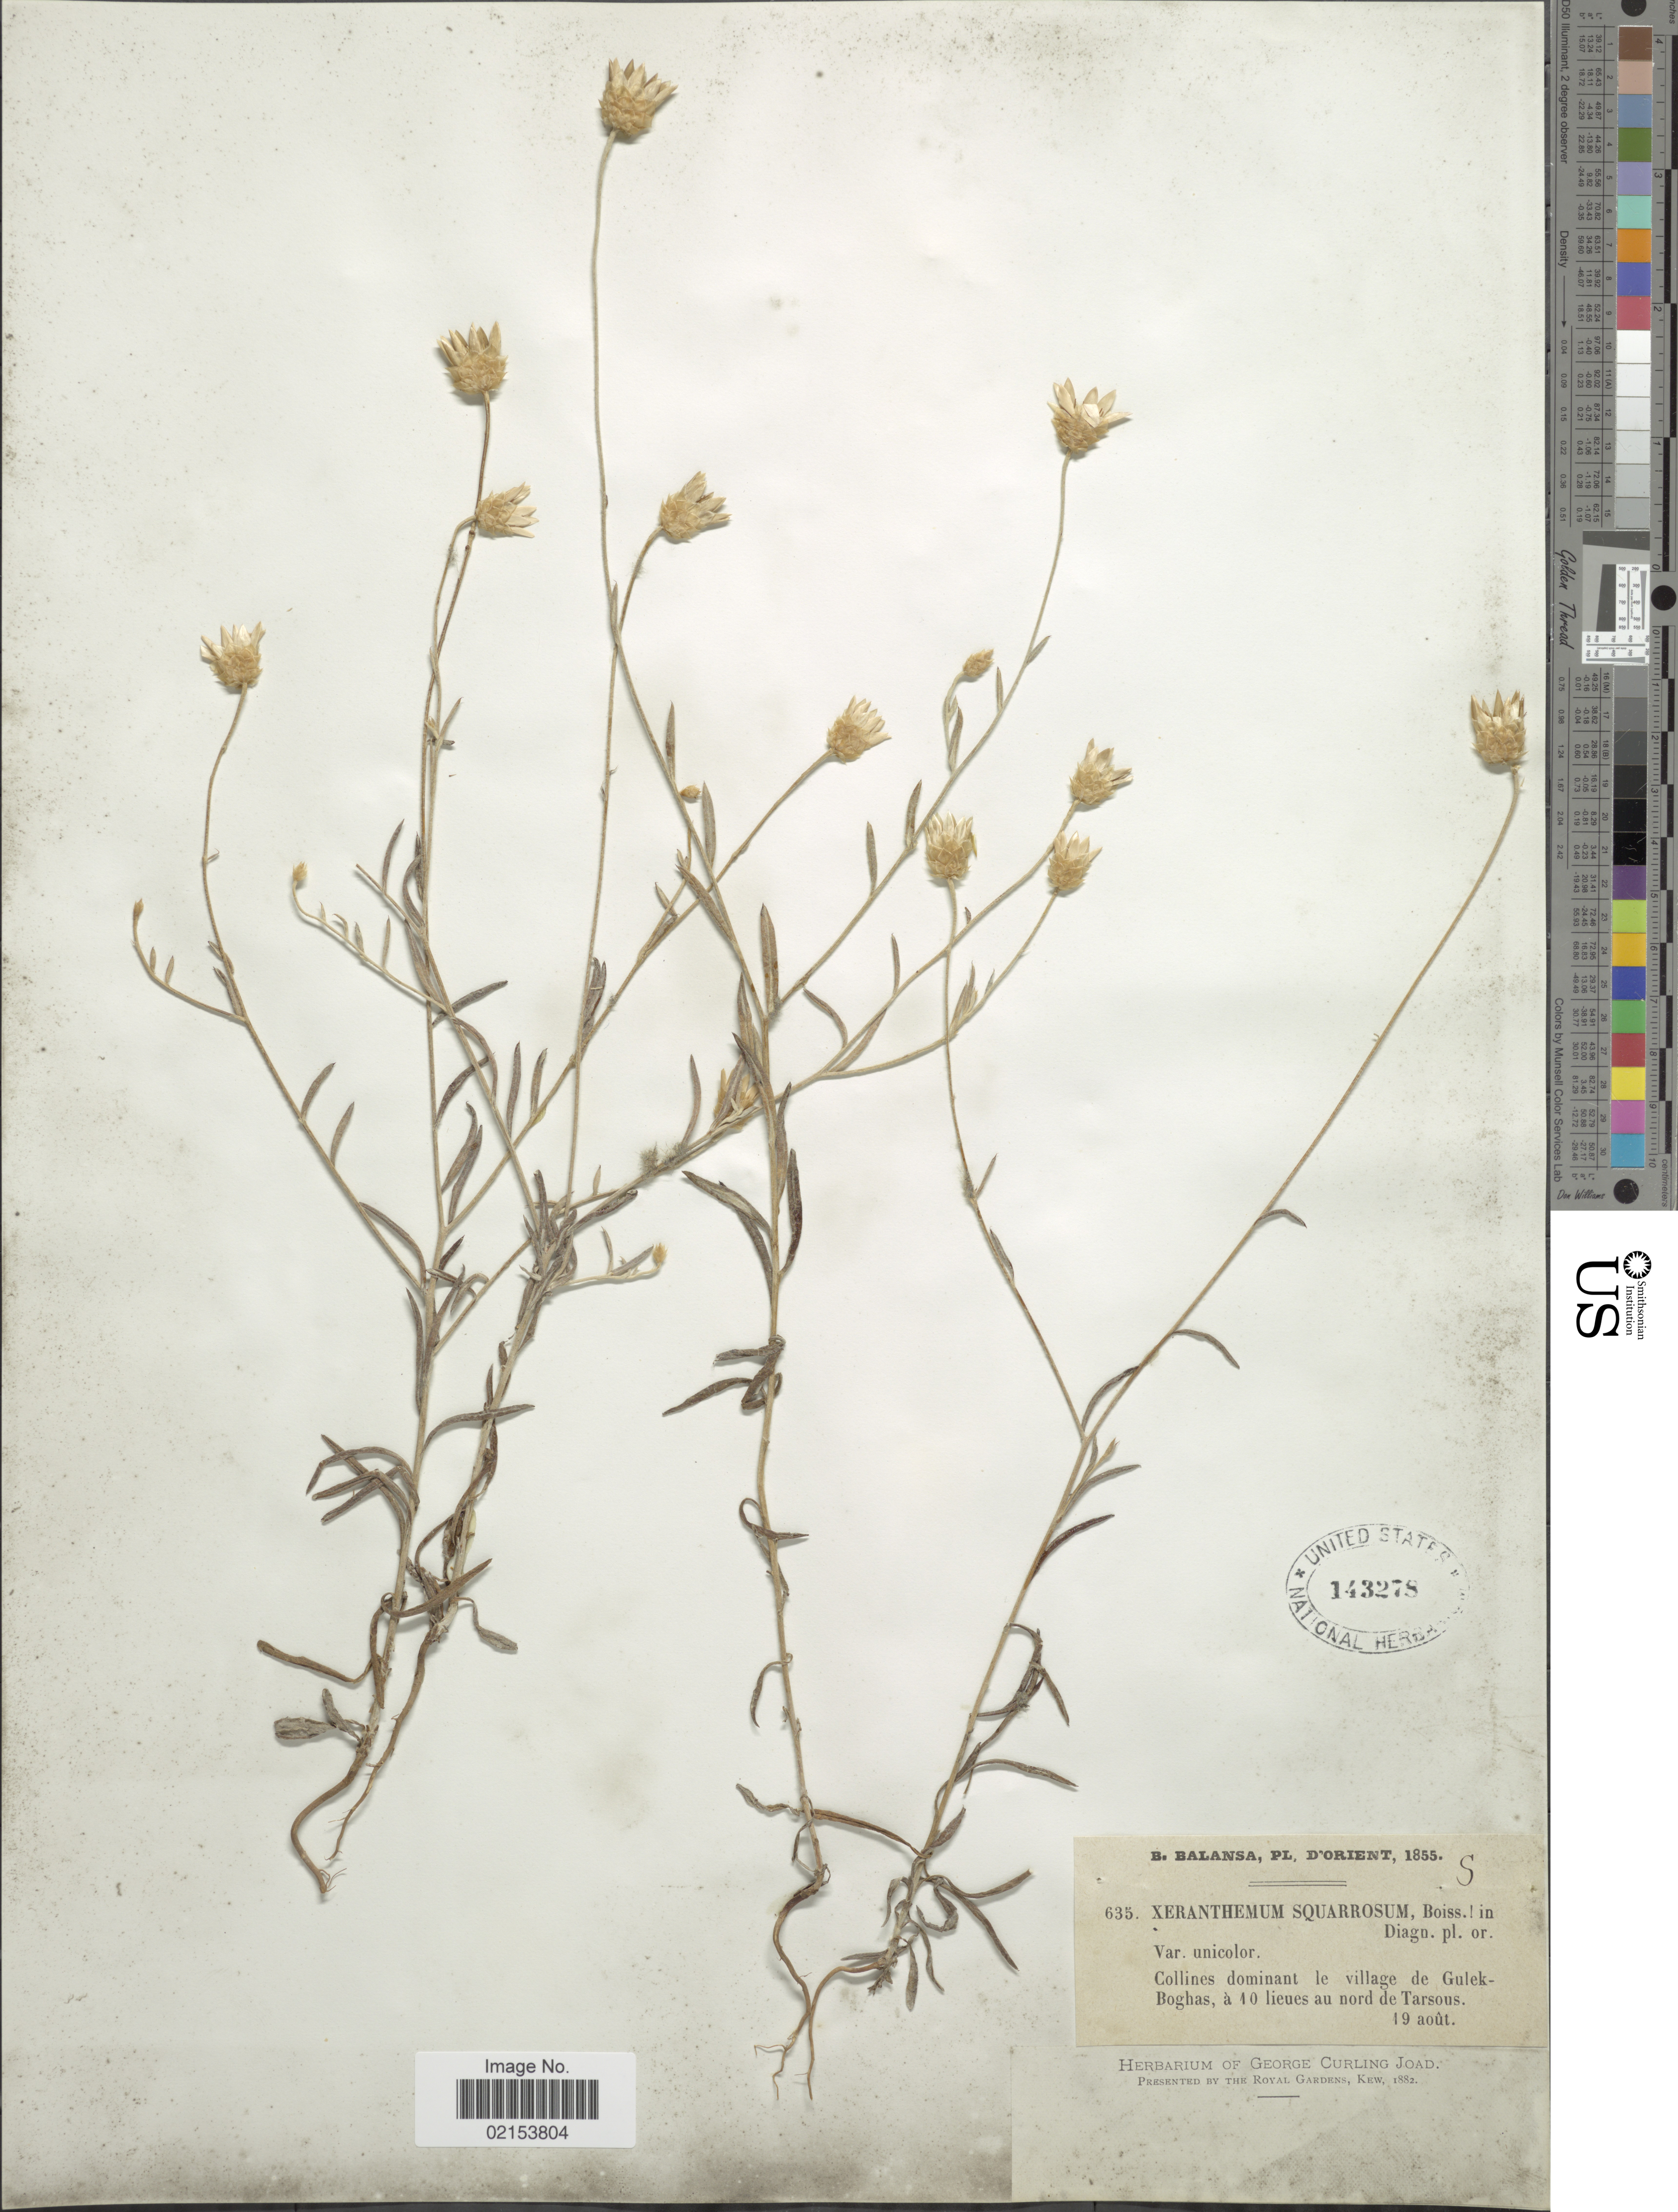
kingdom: Plantae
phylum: Tracheophyta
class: Magnoliopsida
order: Asterales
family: Asteraceae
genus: Xeranthemum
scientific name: Xeranthemum squarrosum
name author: Boiss.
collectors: B. Balansa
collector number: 635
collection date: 1855-08-19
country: Turkey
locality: D'orient, Collines dominant le village de Gulek Boghas, a 10 lieues au nord de Tarsous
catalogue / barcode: US 143278